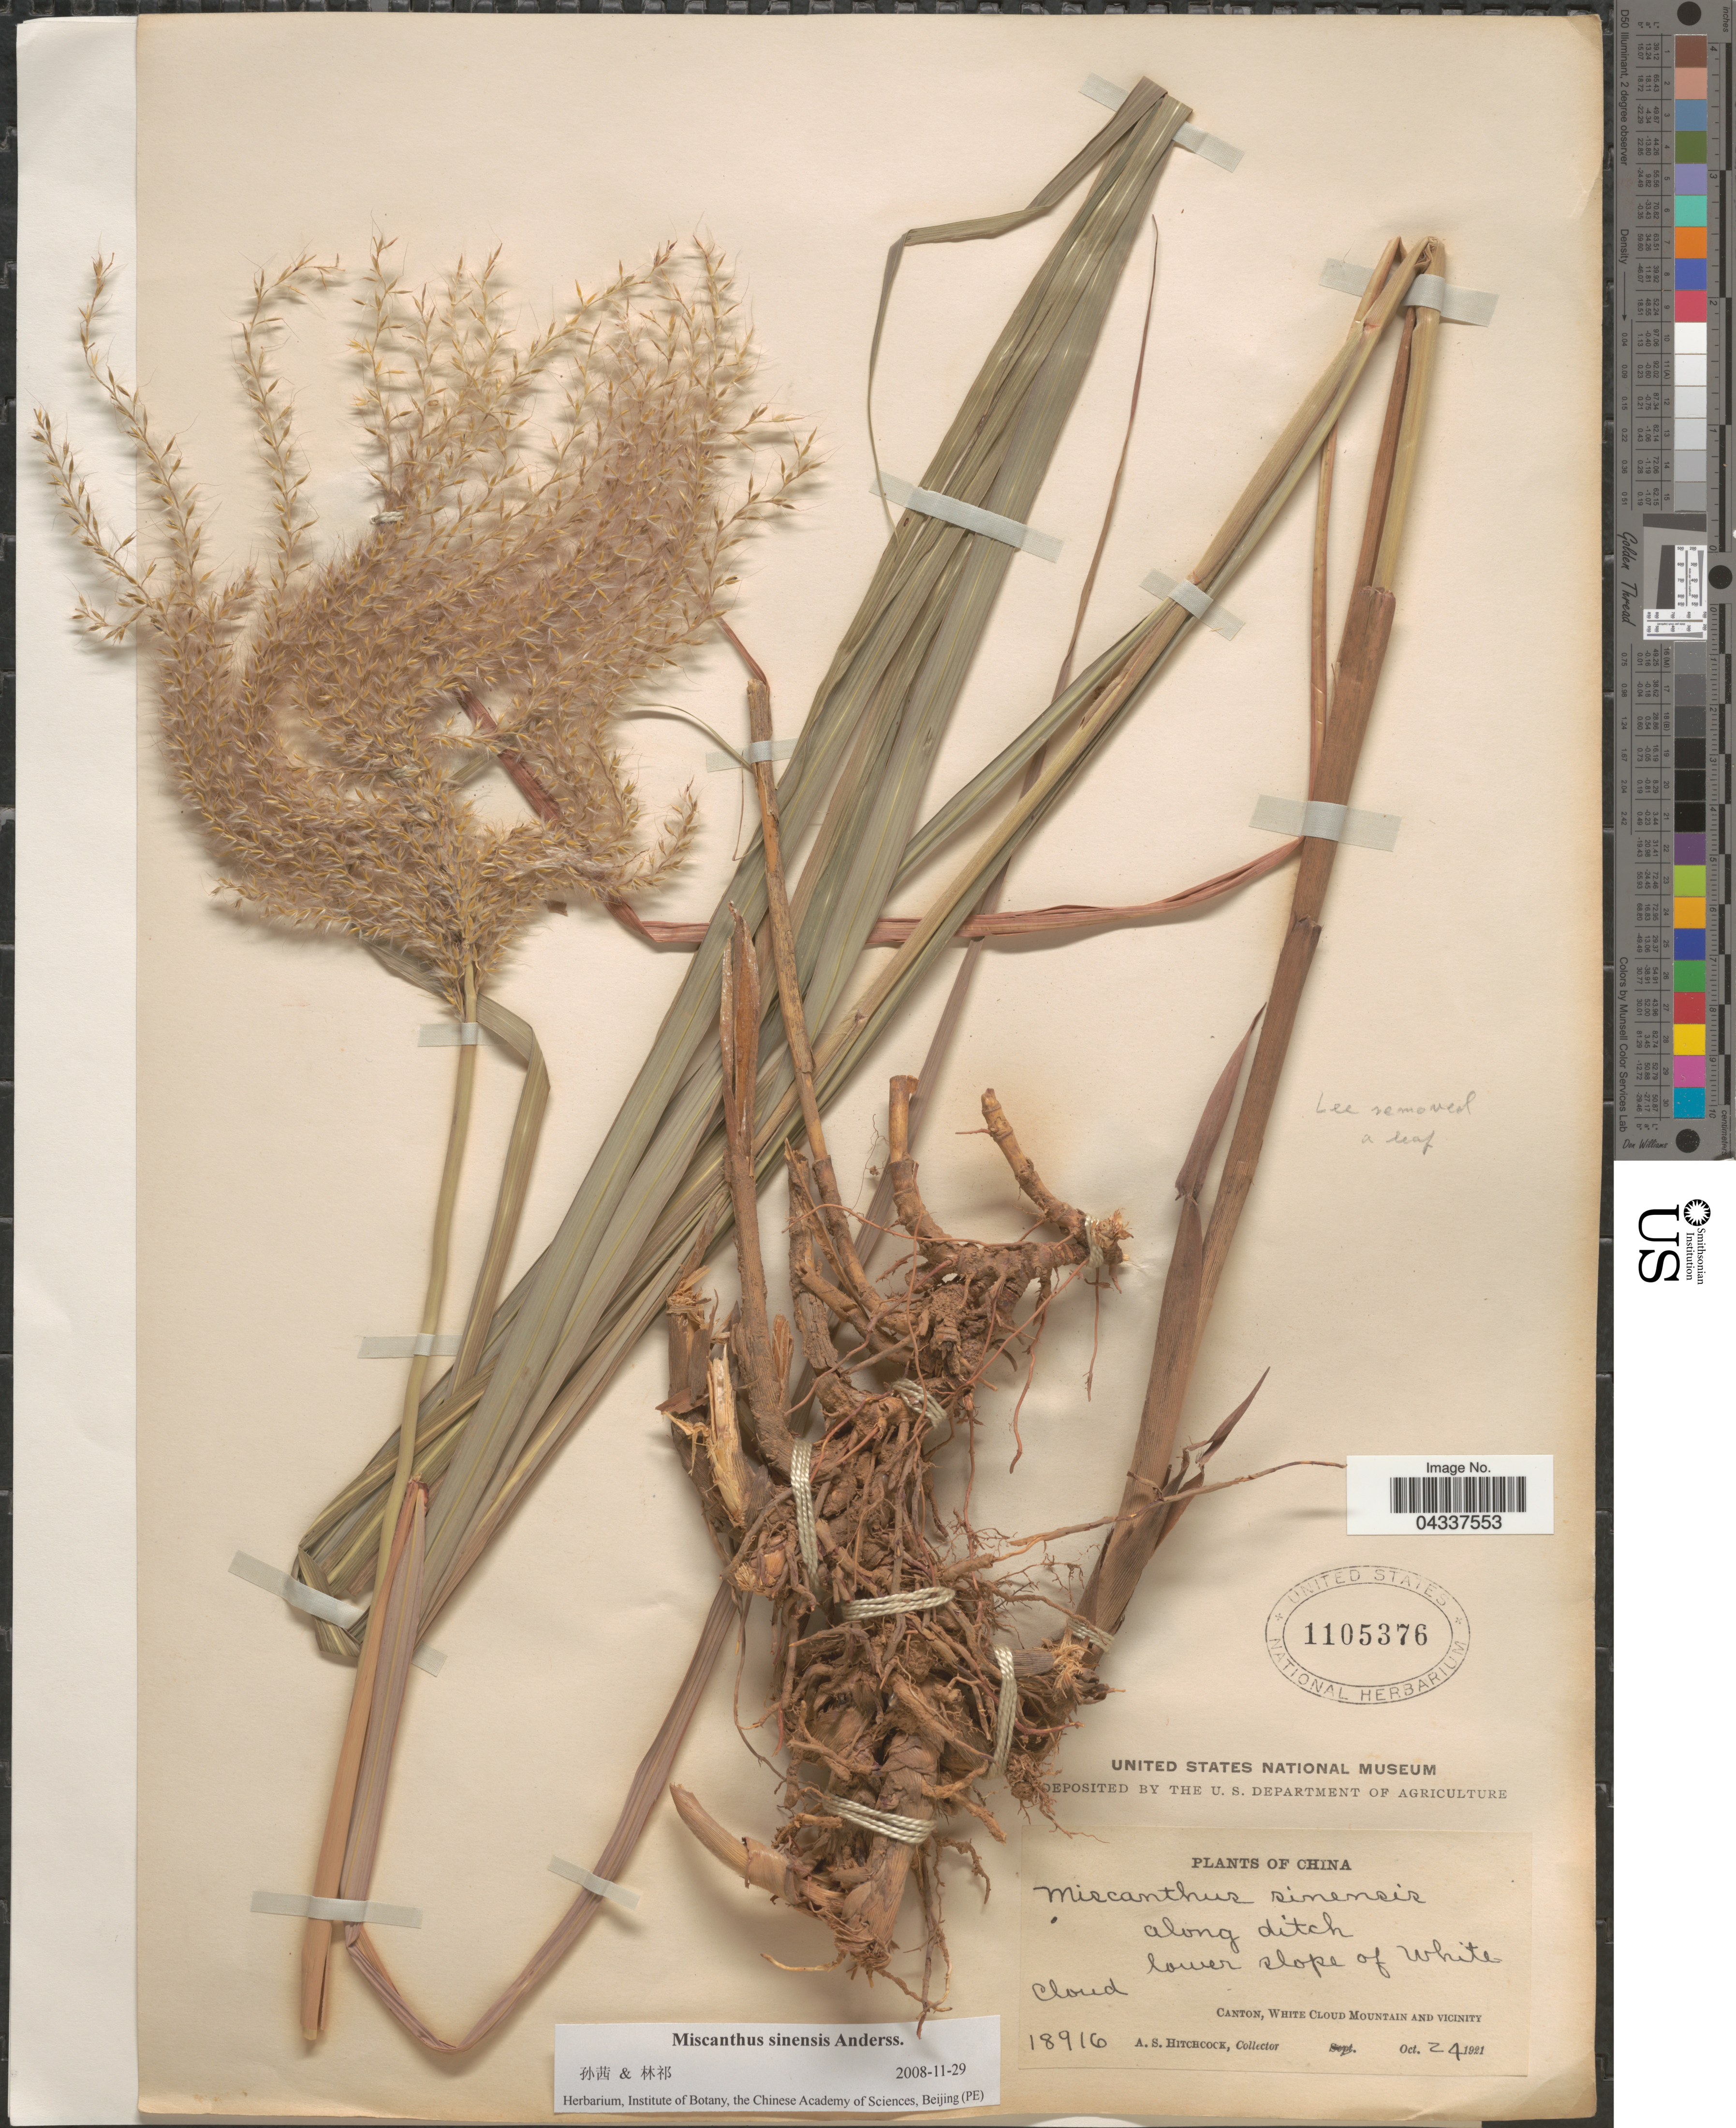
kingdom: Plantae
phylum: Tracheophyta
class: Liliopsida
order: Poales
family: Poaceae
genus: Miscanthus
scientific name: Miscanthus sinensis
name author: Andersson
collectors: A. S. Hitchcock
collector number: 18916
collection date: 1921-10-24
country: China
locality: Along ditch. Lower slope of White Cloud. Canton, White Cloud Mountain and Vicinity.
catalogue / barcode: US 1105376